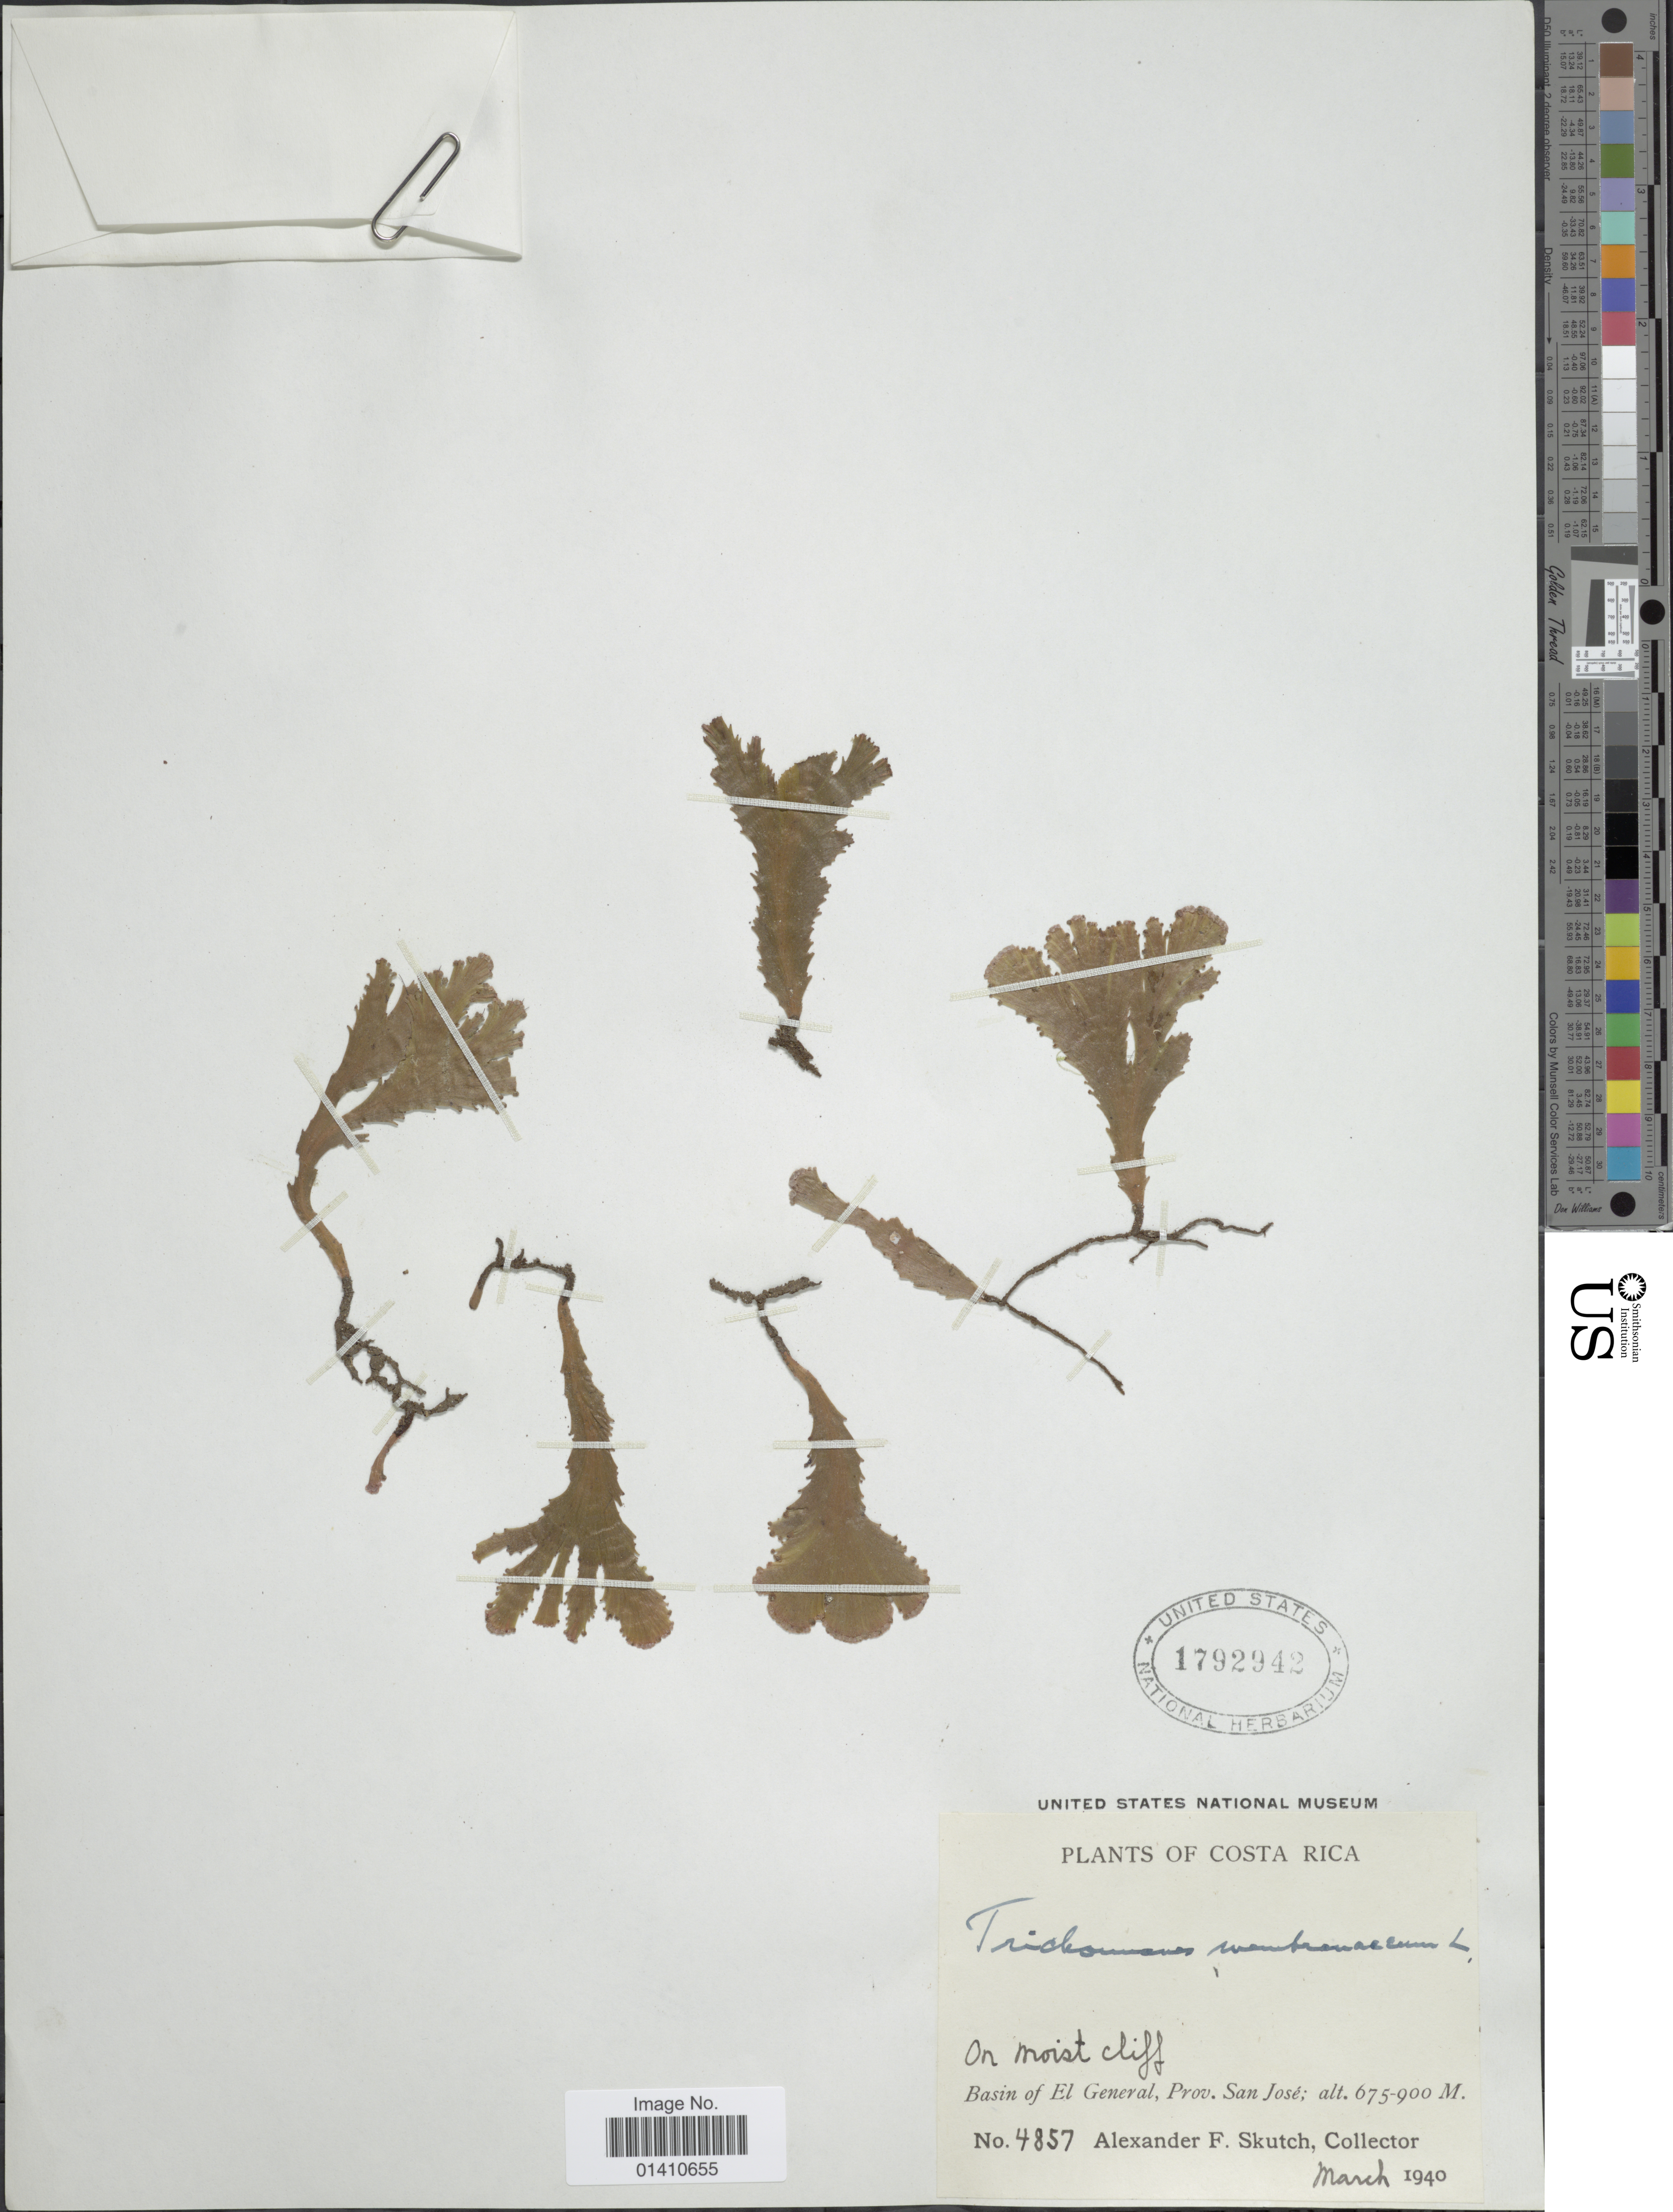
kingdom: Plantae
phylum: Tracheophyta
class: Polypodiopsida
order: Hymenophyllales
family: Hymenophyllaceae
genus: Didymoglossum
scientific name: Didymoglossum membranaceum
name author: (L.) Vareschi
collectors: A. F. Skutch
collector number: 4857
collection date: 1940-03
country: Costa Rica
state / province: San José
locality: Basin of El General, Prov. San Jose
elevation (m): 675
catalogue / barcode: US 1792942